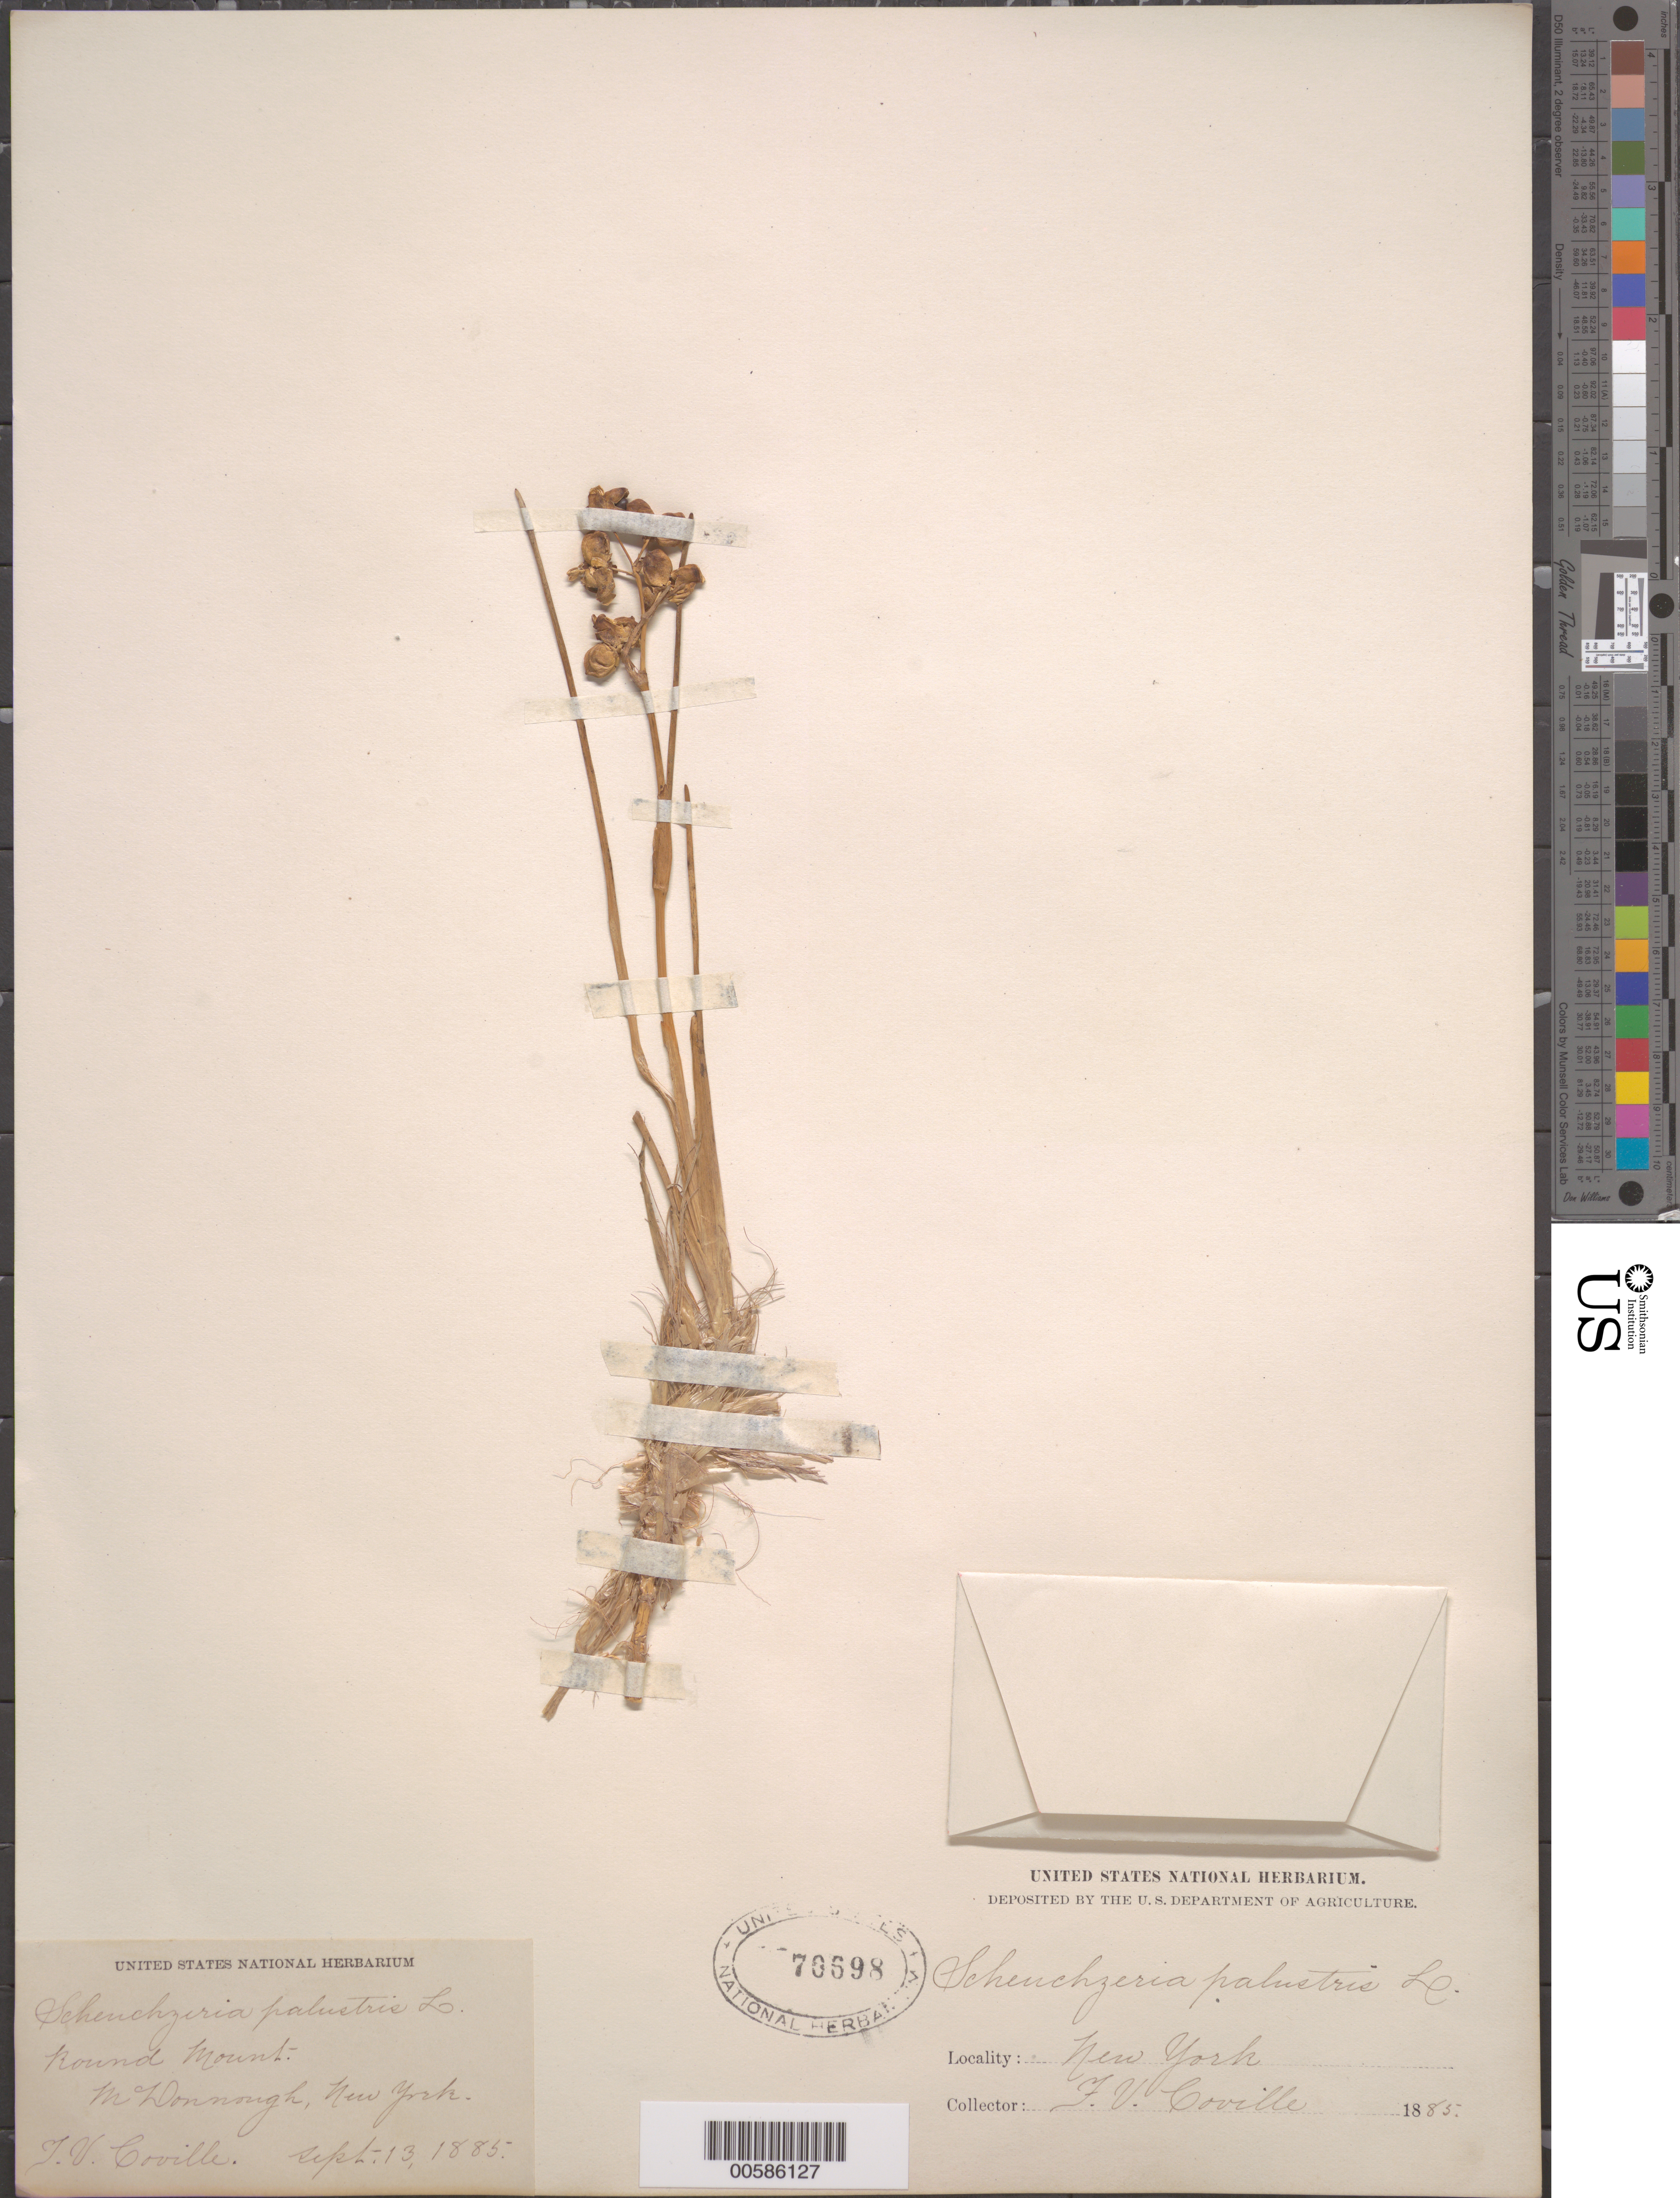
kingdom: Plantae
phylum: Tracheophyta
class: Liliopsida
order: Alismatales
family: Scheuchzeriaceae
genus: Scheuchzeria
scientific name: Scheuchzeria palustris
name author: L.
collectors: F. V. Coville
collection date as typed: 13 Sep 1885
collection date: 1885-09-13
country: United States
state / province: New York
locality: Round Mount McDonough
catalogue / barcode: US 70698